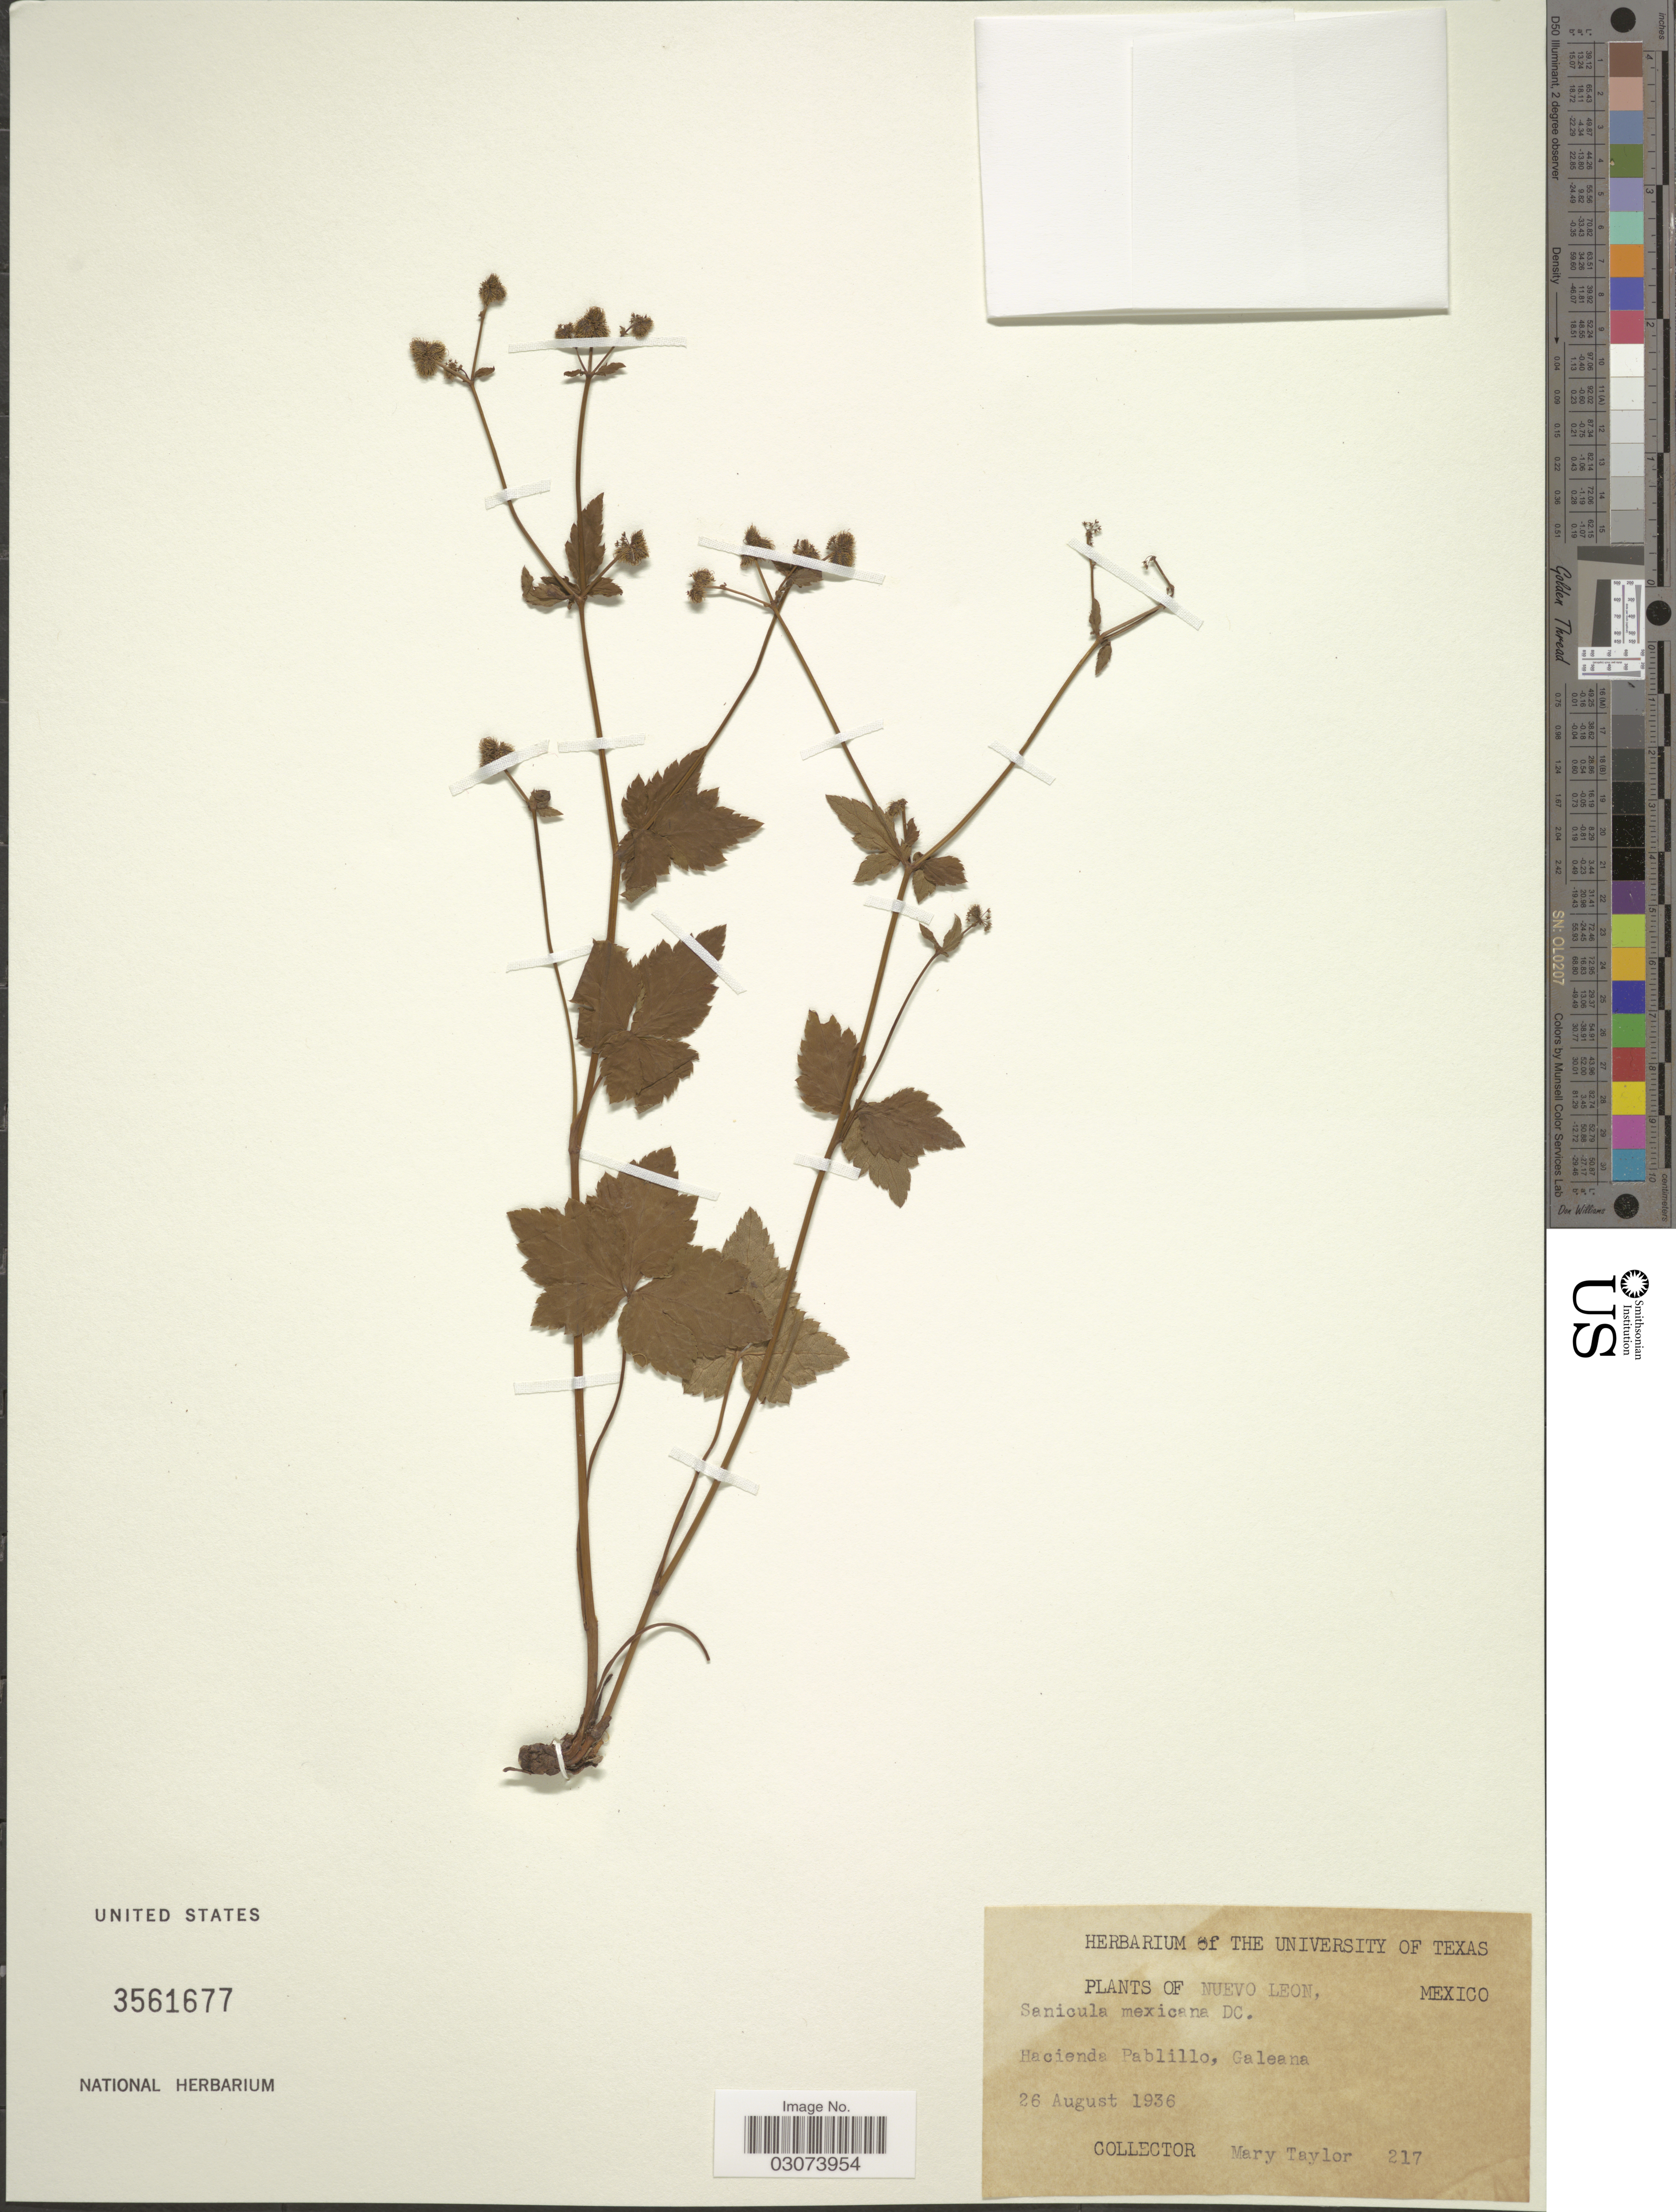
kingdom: Plantae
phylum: Tracheophyta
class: Magnoliopsida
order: Apiales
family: Apiaceae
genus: Sanicula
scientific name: Sanicula liberta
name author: Cham. & Schltdl.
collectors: M. S. Taylor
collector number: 217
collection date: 1936-08-26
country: Mexico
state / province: Nuevo León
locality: Hacienda Pablillo, Galeana.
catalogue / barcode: US 3561677